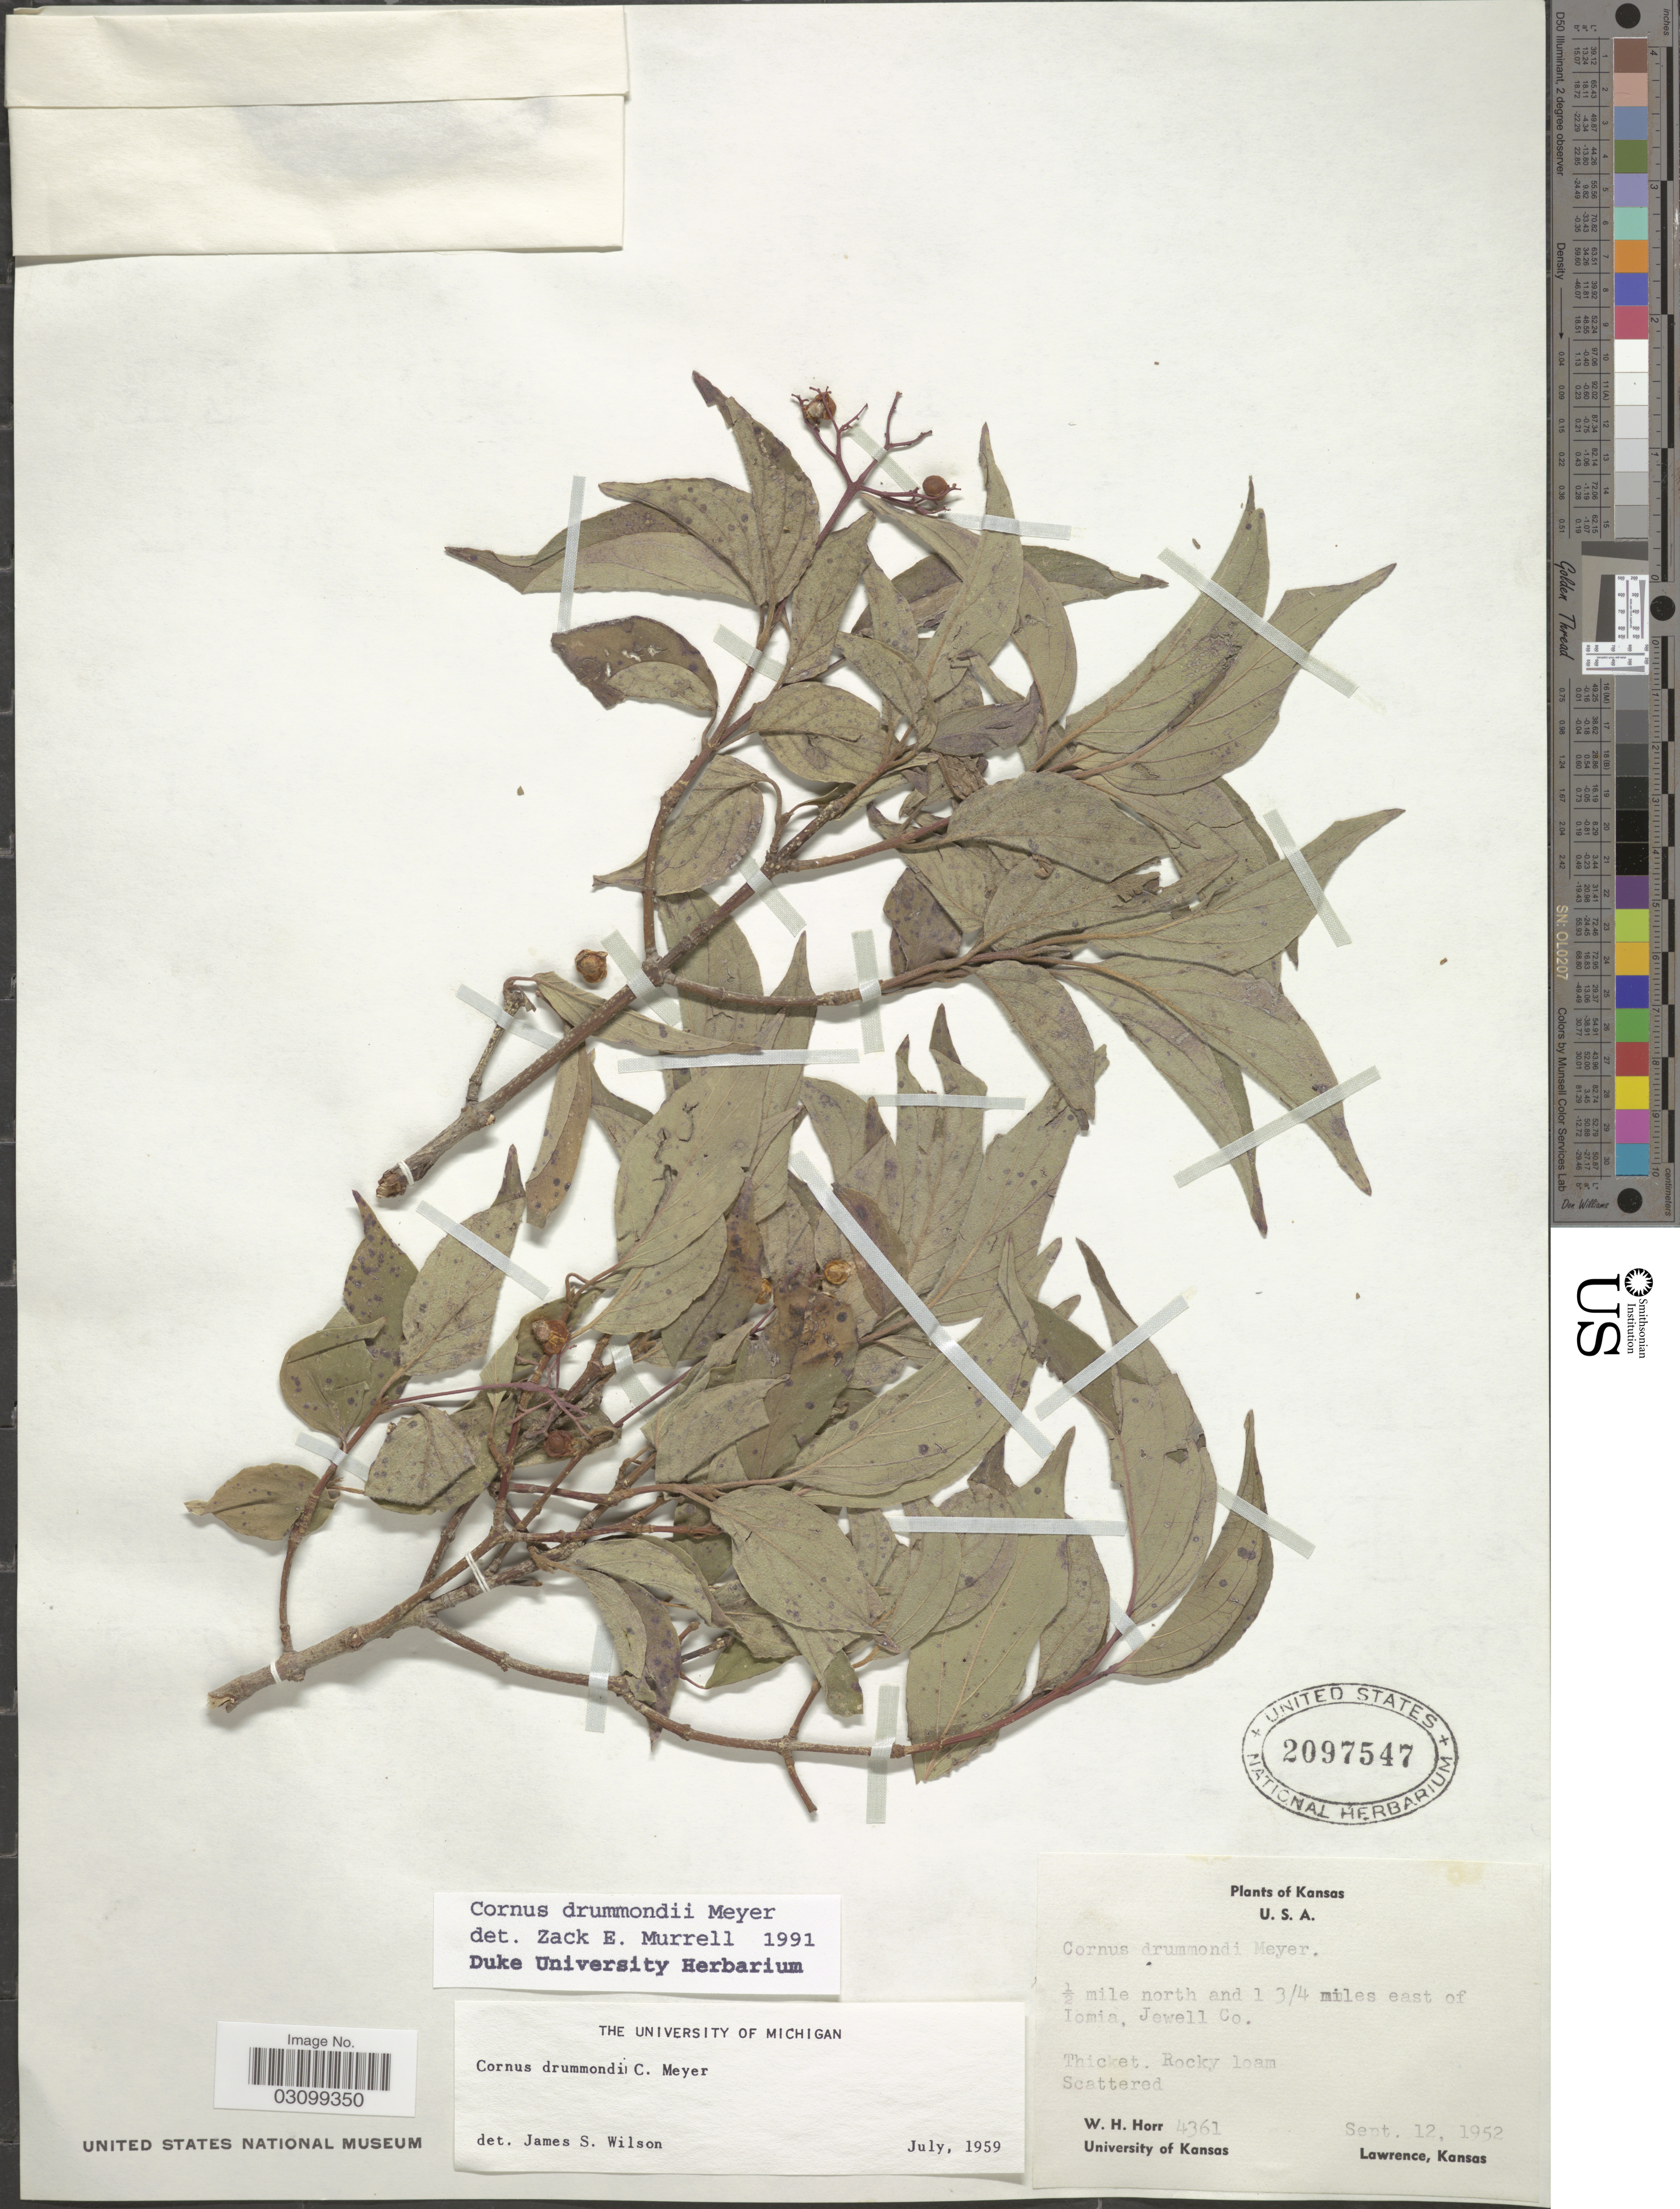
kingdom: Plantae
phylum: Tracheophyta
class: Magnoliopsida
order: Cornales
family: Cornaceae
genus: Cornus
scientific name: Cornus drummondii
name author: C.A. Mey.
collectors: W. H. Horr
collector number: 4361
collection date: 1952-09-12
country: United States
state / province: Kansas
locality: ½ mile north and 1 3/4 miles east of Lomia, Jewell Co.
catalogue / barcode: US 2097547